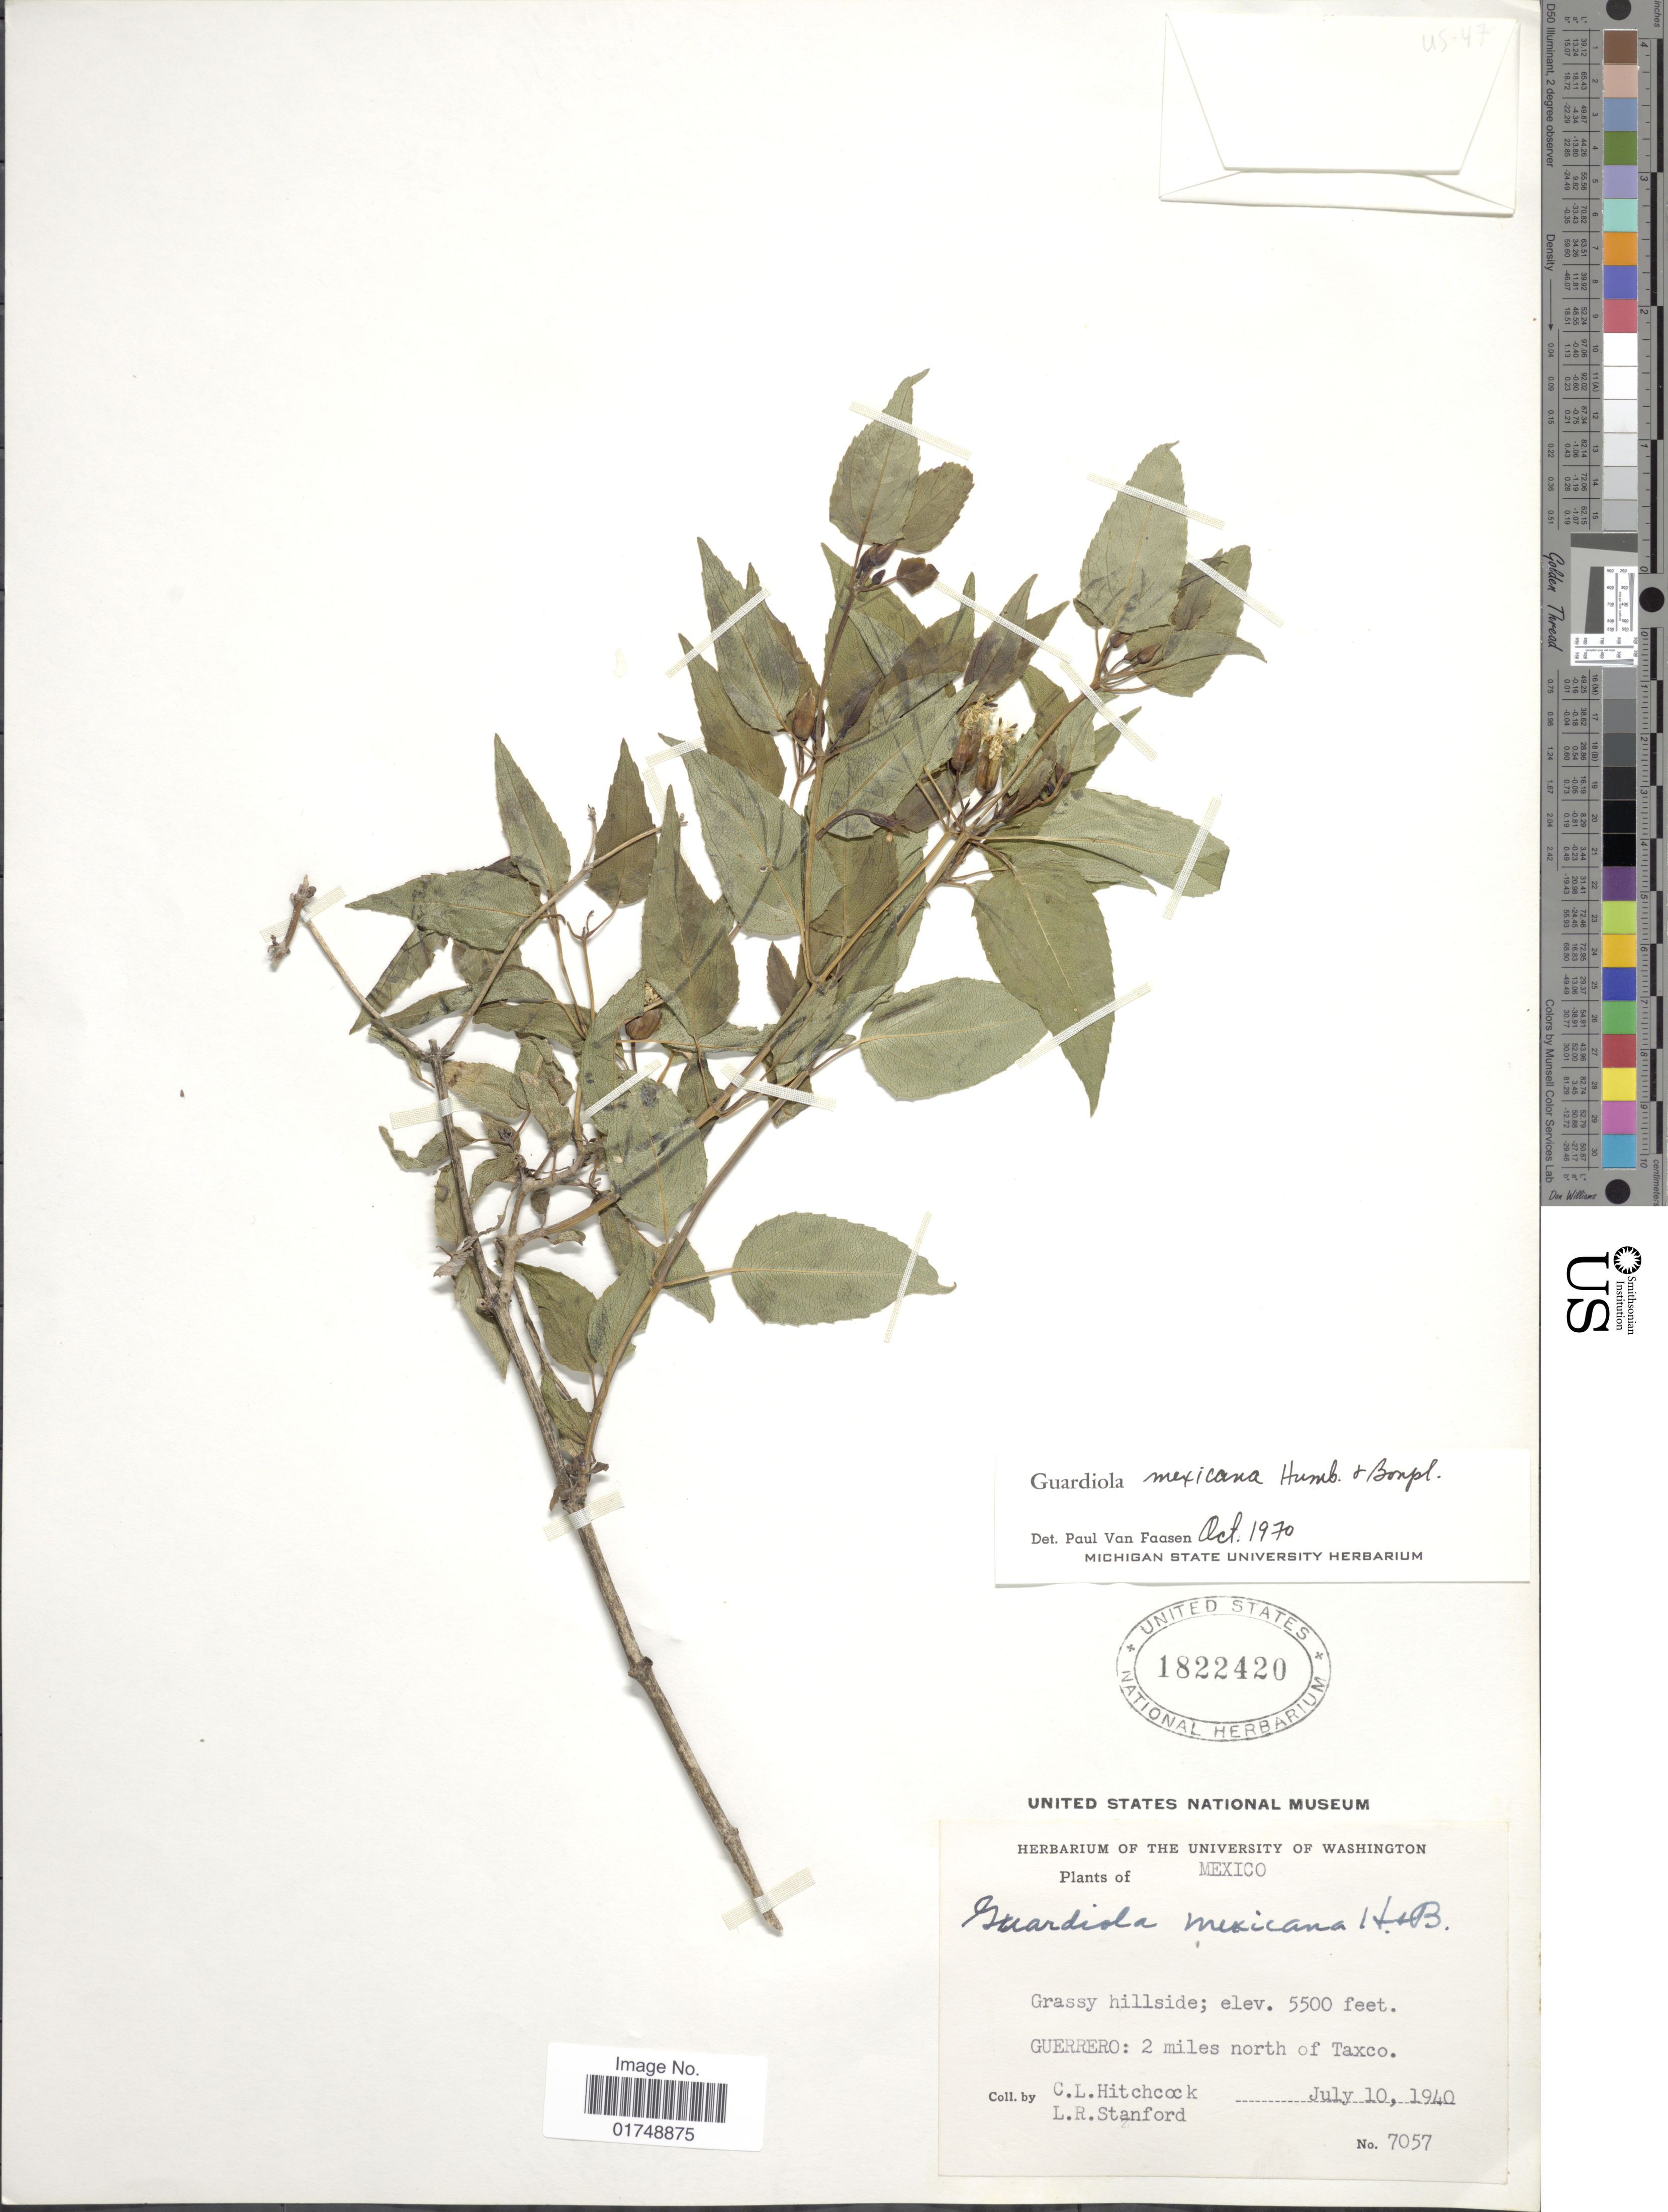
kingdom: Plantae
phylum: Tracheophyta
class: Magnoliopsida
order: Asterales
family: Asteraceae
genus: Guardiola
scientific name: Guardiola mexicana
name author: Humb. & Bonpl.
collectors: C. L. Hitchcock & L. R. Stanford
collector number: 7057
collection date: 1940-07-10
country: Mexico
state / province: Guerrero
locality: Grassy Hillside. Guerrero: 2 miles north of Taxco.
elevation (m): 1676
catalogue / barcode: US 1822420